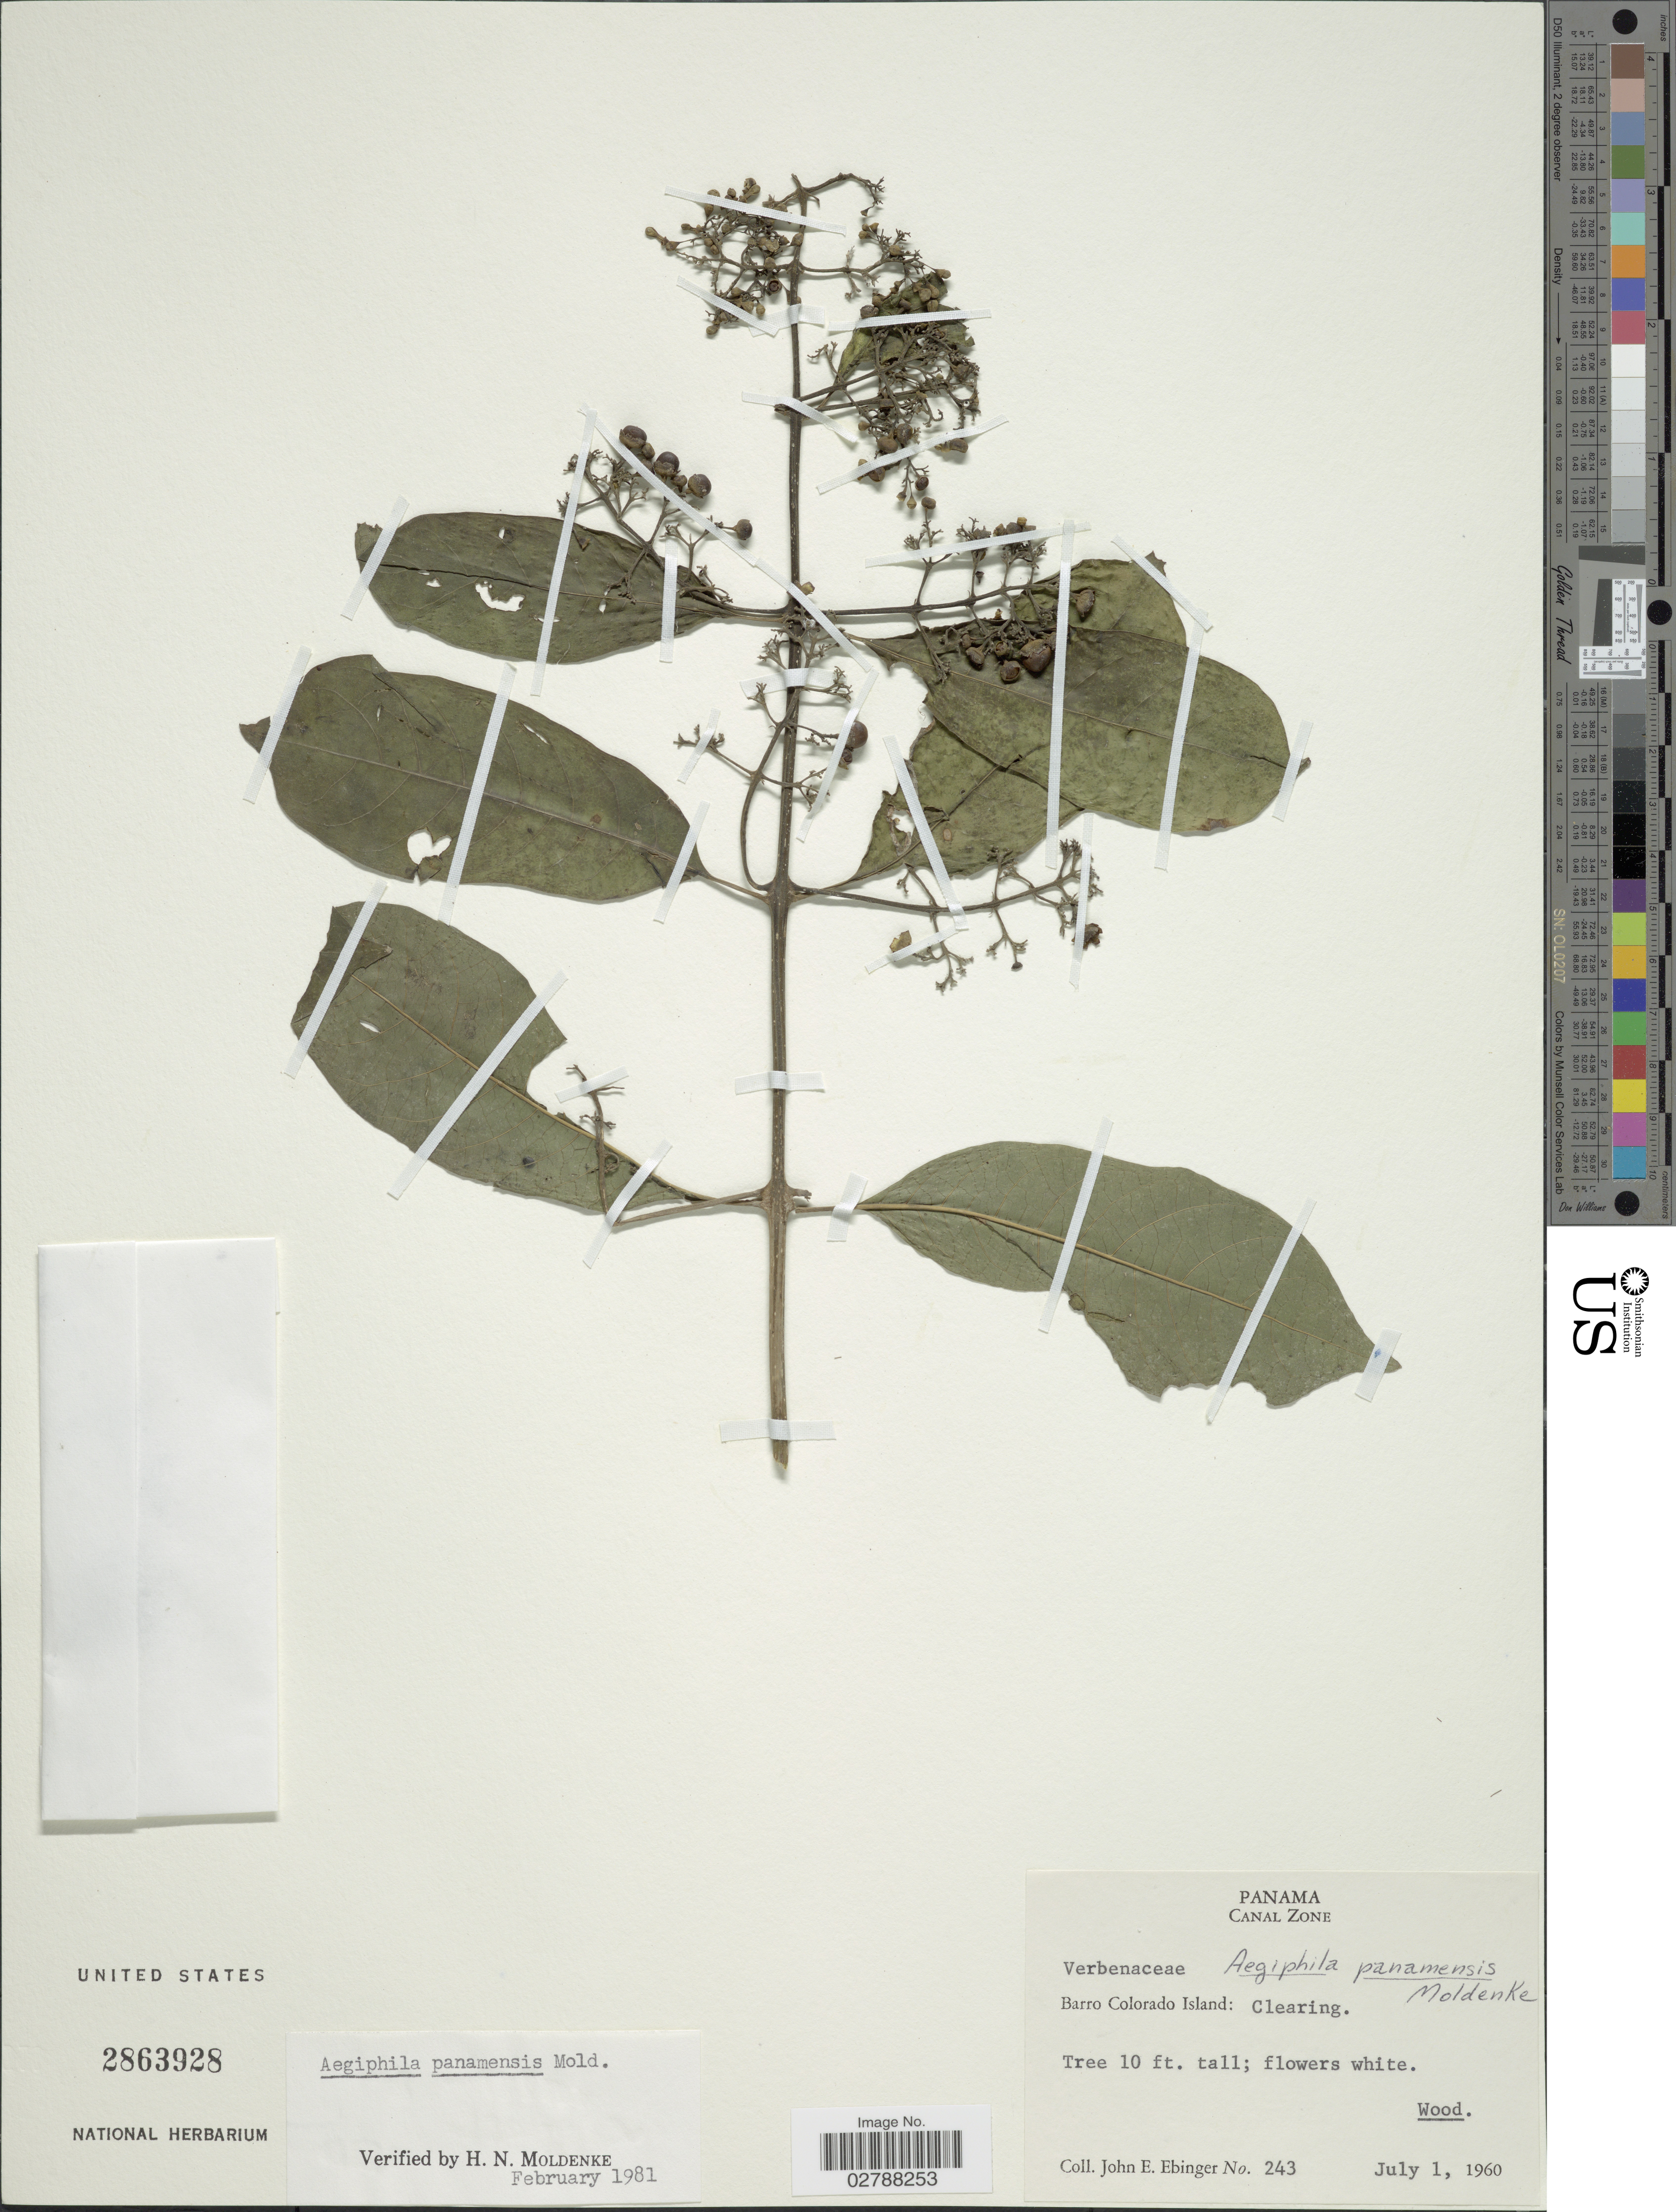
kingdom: Plantae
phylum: Tracheophyta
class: Magnoliopsida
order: Lamiales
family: Lamiaceae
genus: Aegiphila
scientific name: Aegiphila panamensis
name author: Moldenke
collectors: J. Ebinger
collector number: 243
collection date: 1960-07-01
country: Panama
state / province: Panamá Oeste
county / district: Canal Zone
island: Barro Colorado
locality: Canal Zone. Barro Colorado Island: Clearing.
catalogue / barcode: US 2863928